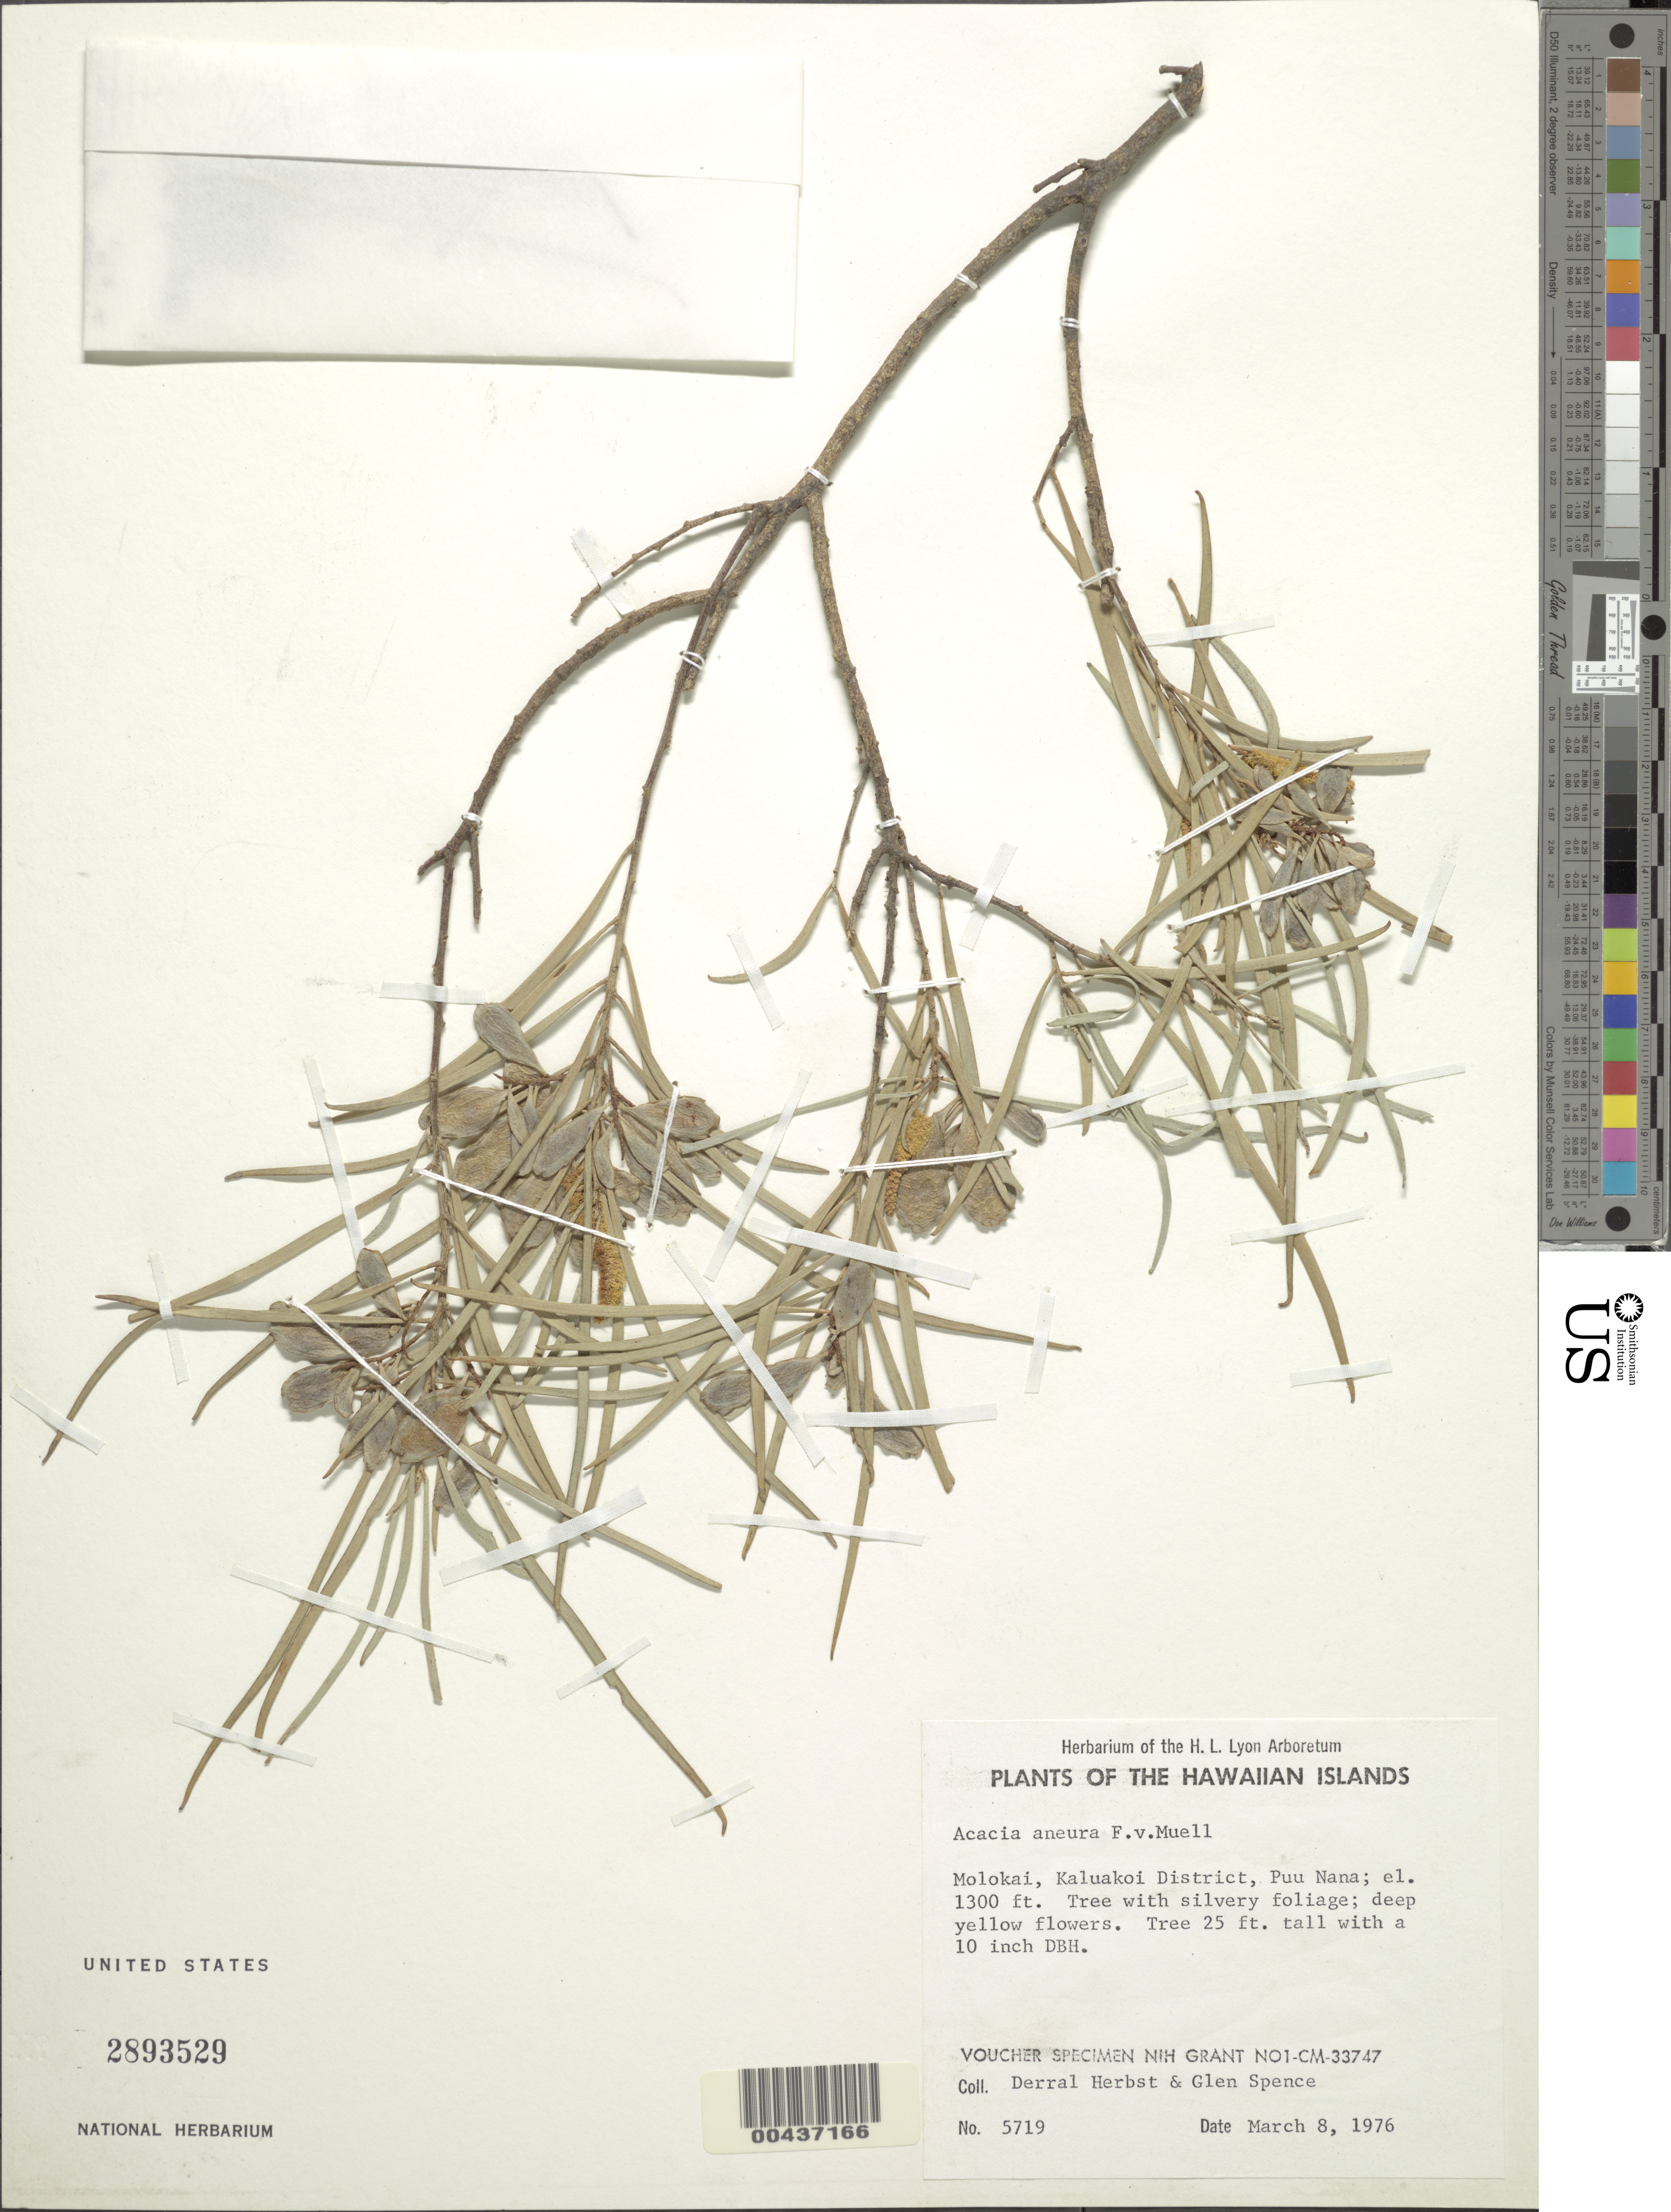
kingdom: Plantae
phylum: Tracheophyta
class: Magnoliopsida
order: Fabales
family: Fabaceae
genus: Acacia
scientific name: Acacia aneura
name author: F. Muell. ex Benth.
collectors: D. R. Herbst & G. Spence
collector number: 5719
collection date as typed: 8 Mar 1976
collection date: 1976-03-08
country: United States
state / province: Hawaii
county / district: Maui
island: Moloka'i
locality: Kaluakoi District, Puu Nana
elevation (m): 396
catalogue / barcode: US 2893529